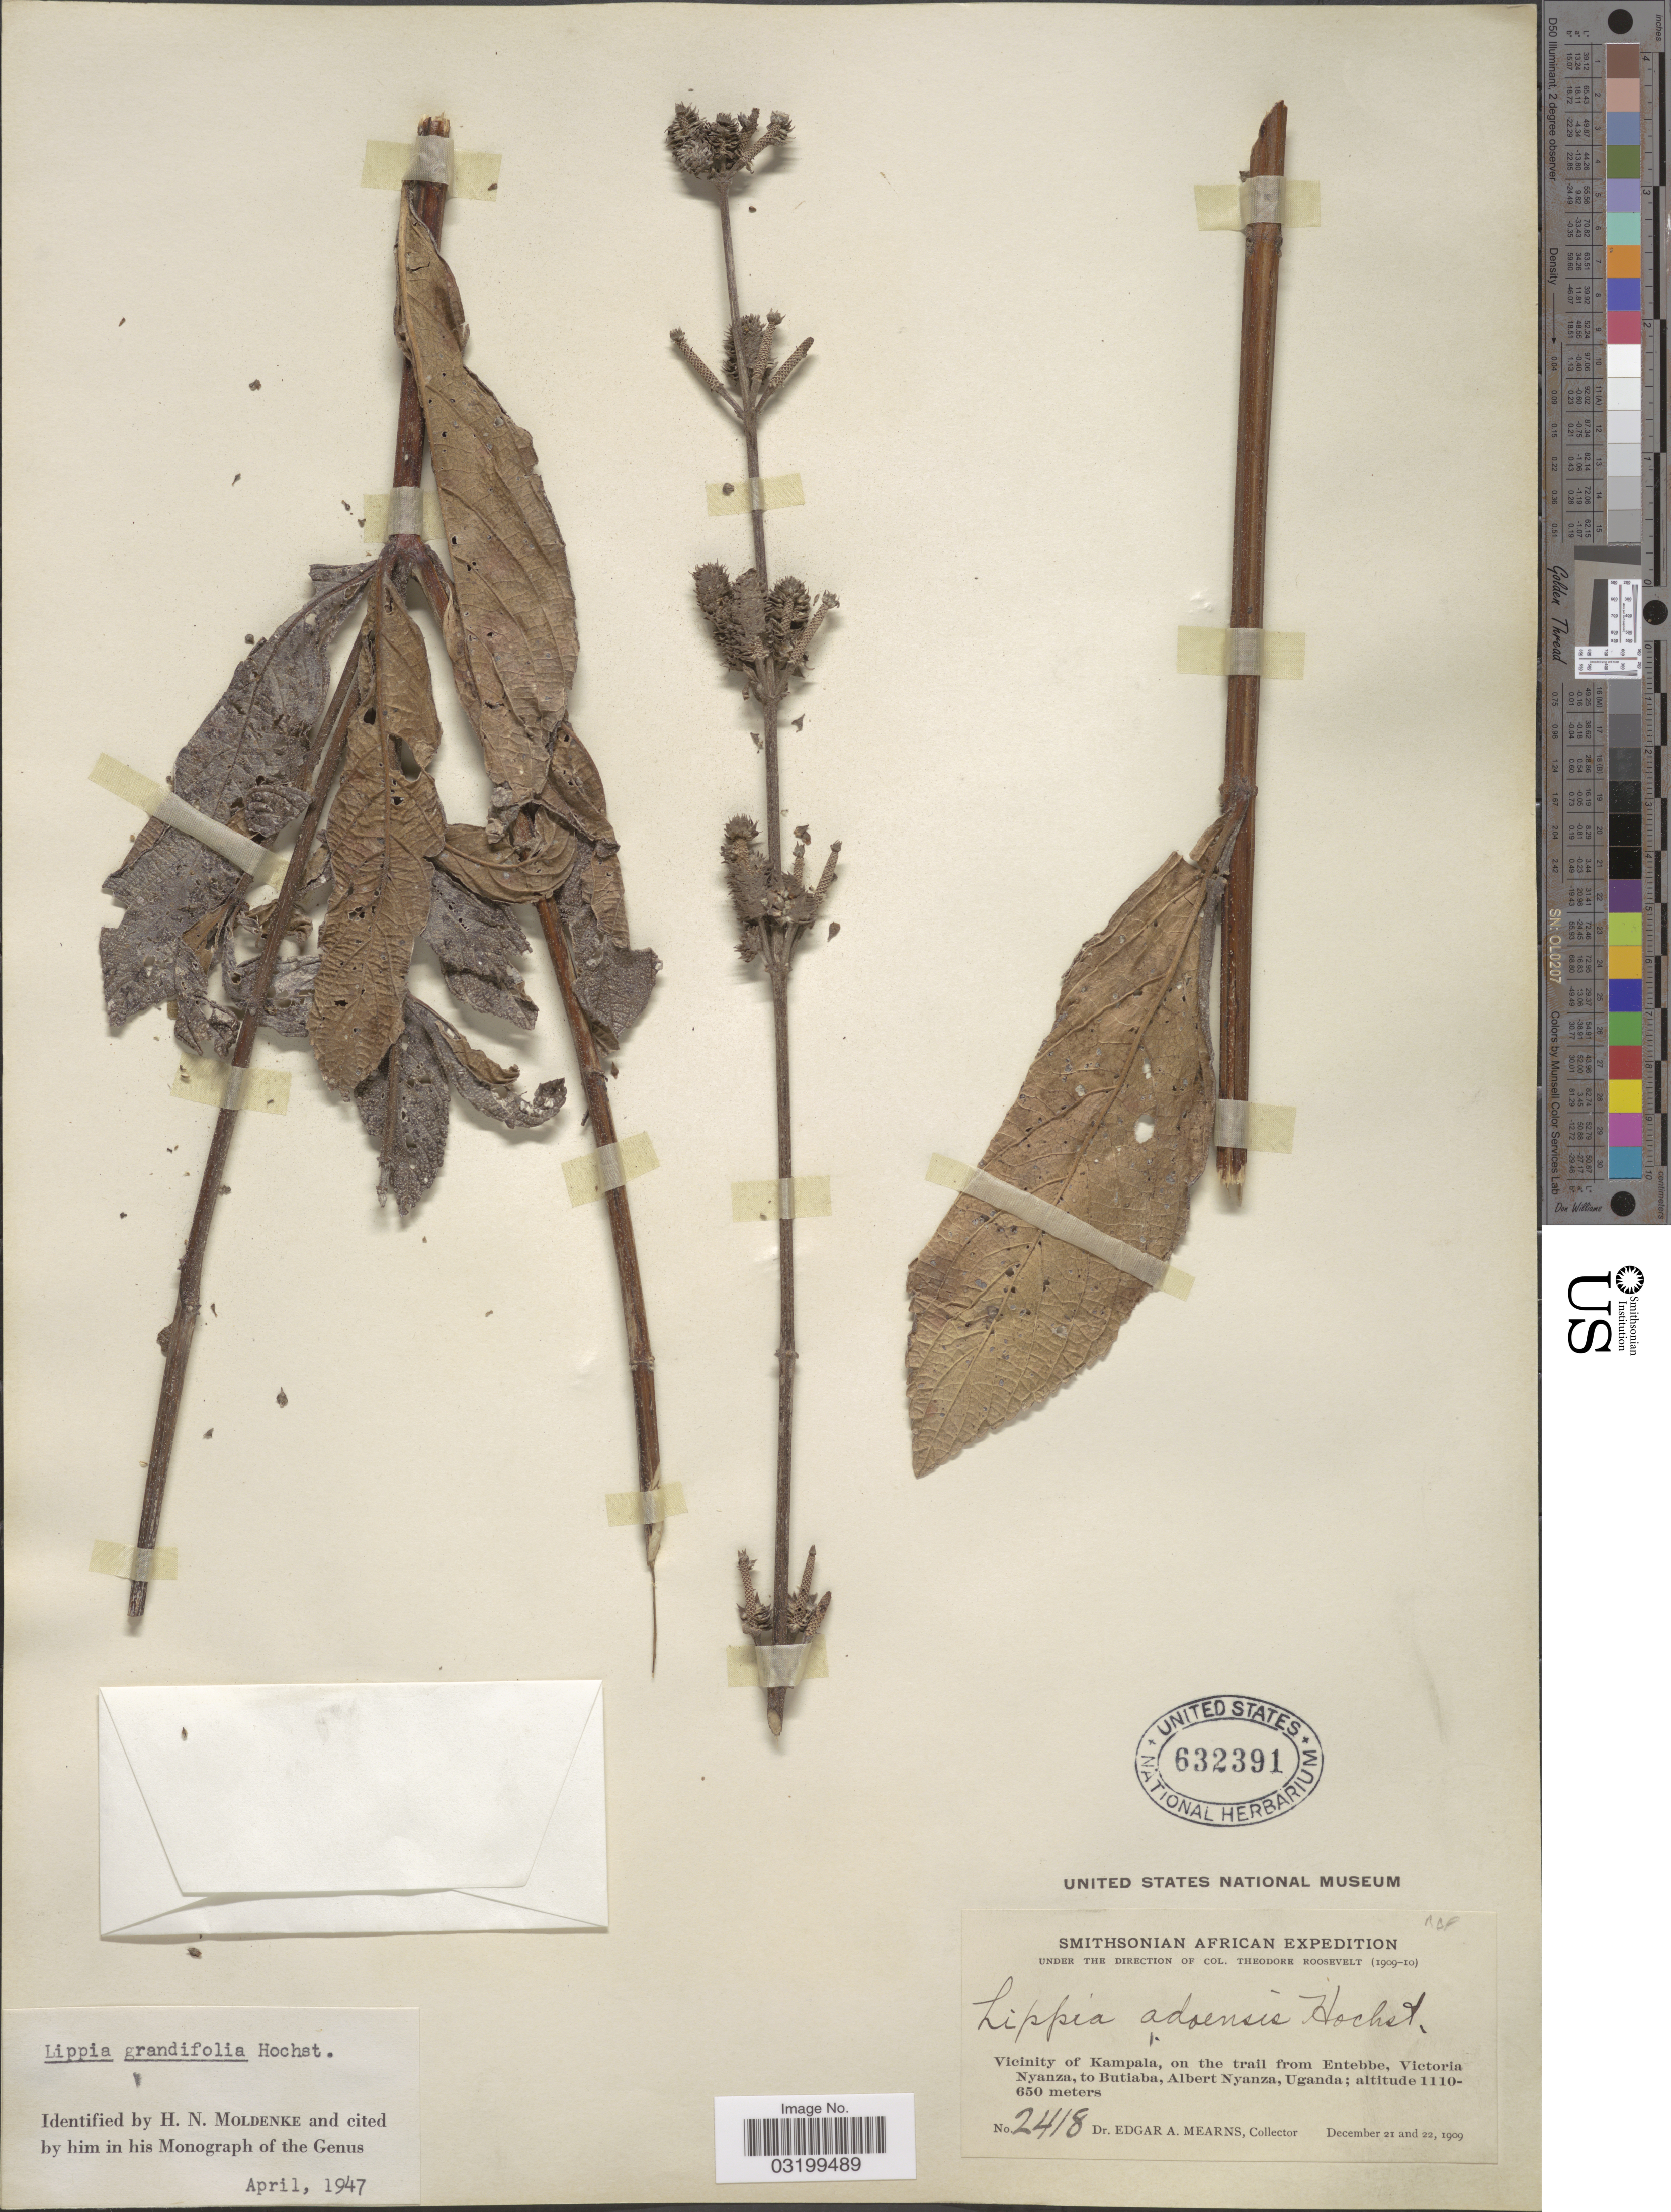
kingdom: Plantae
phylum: Tracheophyta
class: Magnoliopsida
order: Lamiales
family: Verbenaceae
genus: Lippia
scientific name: Lippia grandifolia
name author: Hochst. ex A. Rich.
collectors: E. A. Mearns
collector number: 2418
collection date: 1909-12-21/1909-12-22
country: Uganda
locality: Vicinity of Kampala, on the trail from Entebbe, Victoria Nyanza, to Butiaba, Albert Nyanza.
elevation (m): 650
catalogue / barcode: US 632391